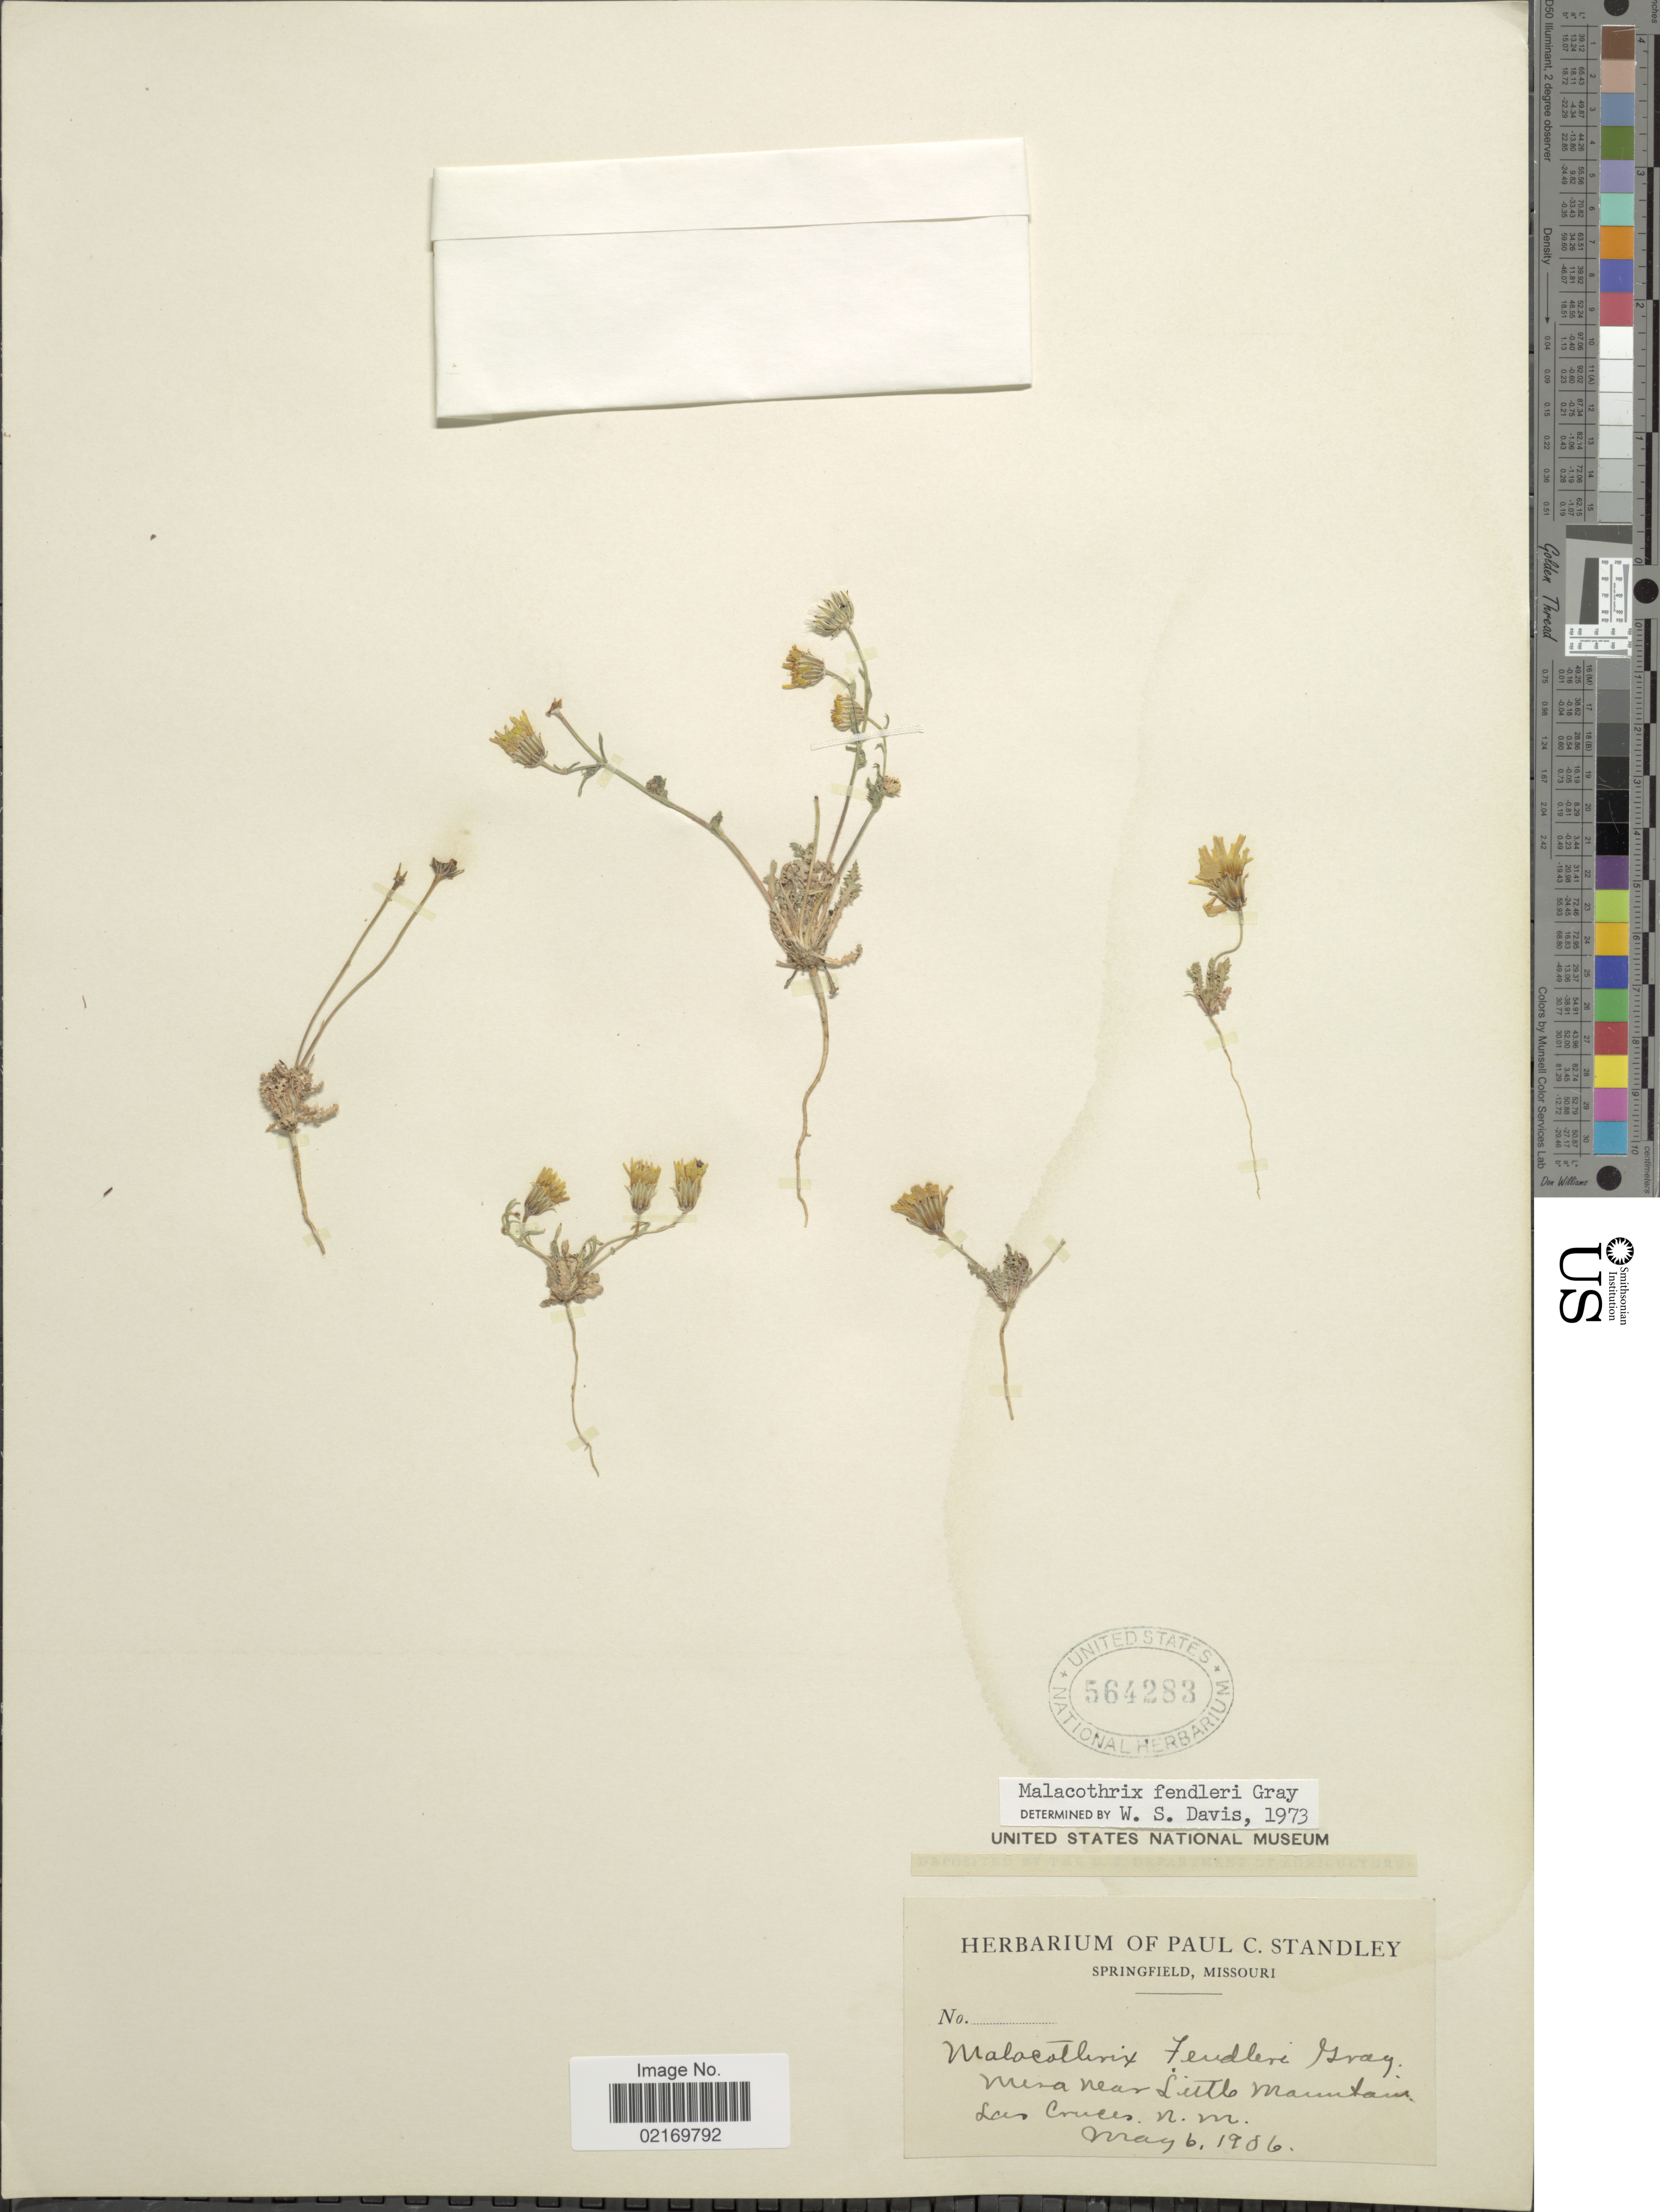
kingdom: Plantae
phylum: Tracheophyta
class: Magnoliopsida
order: Asterales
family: Asteraceae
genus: Malacothrix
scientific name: Malacothrix fendleri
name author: A. Gray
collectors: ex herb. Paul C. Standley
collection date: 1986-05-06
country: United States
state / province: New Mexico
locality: Mesa near Little Mountain, Las Cruces, N. M.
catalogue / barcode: US 564283